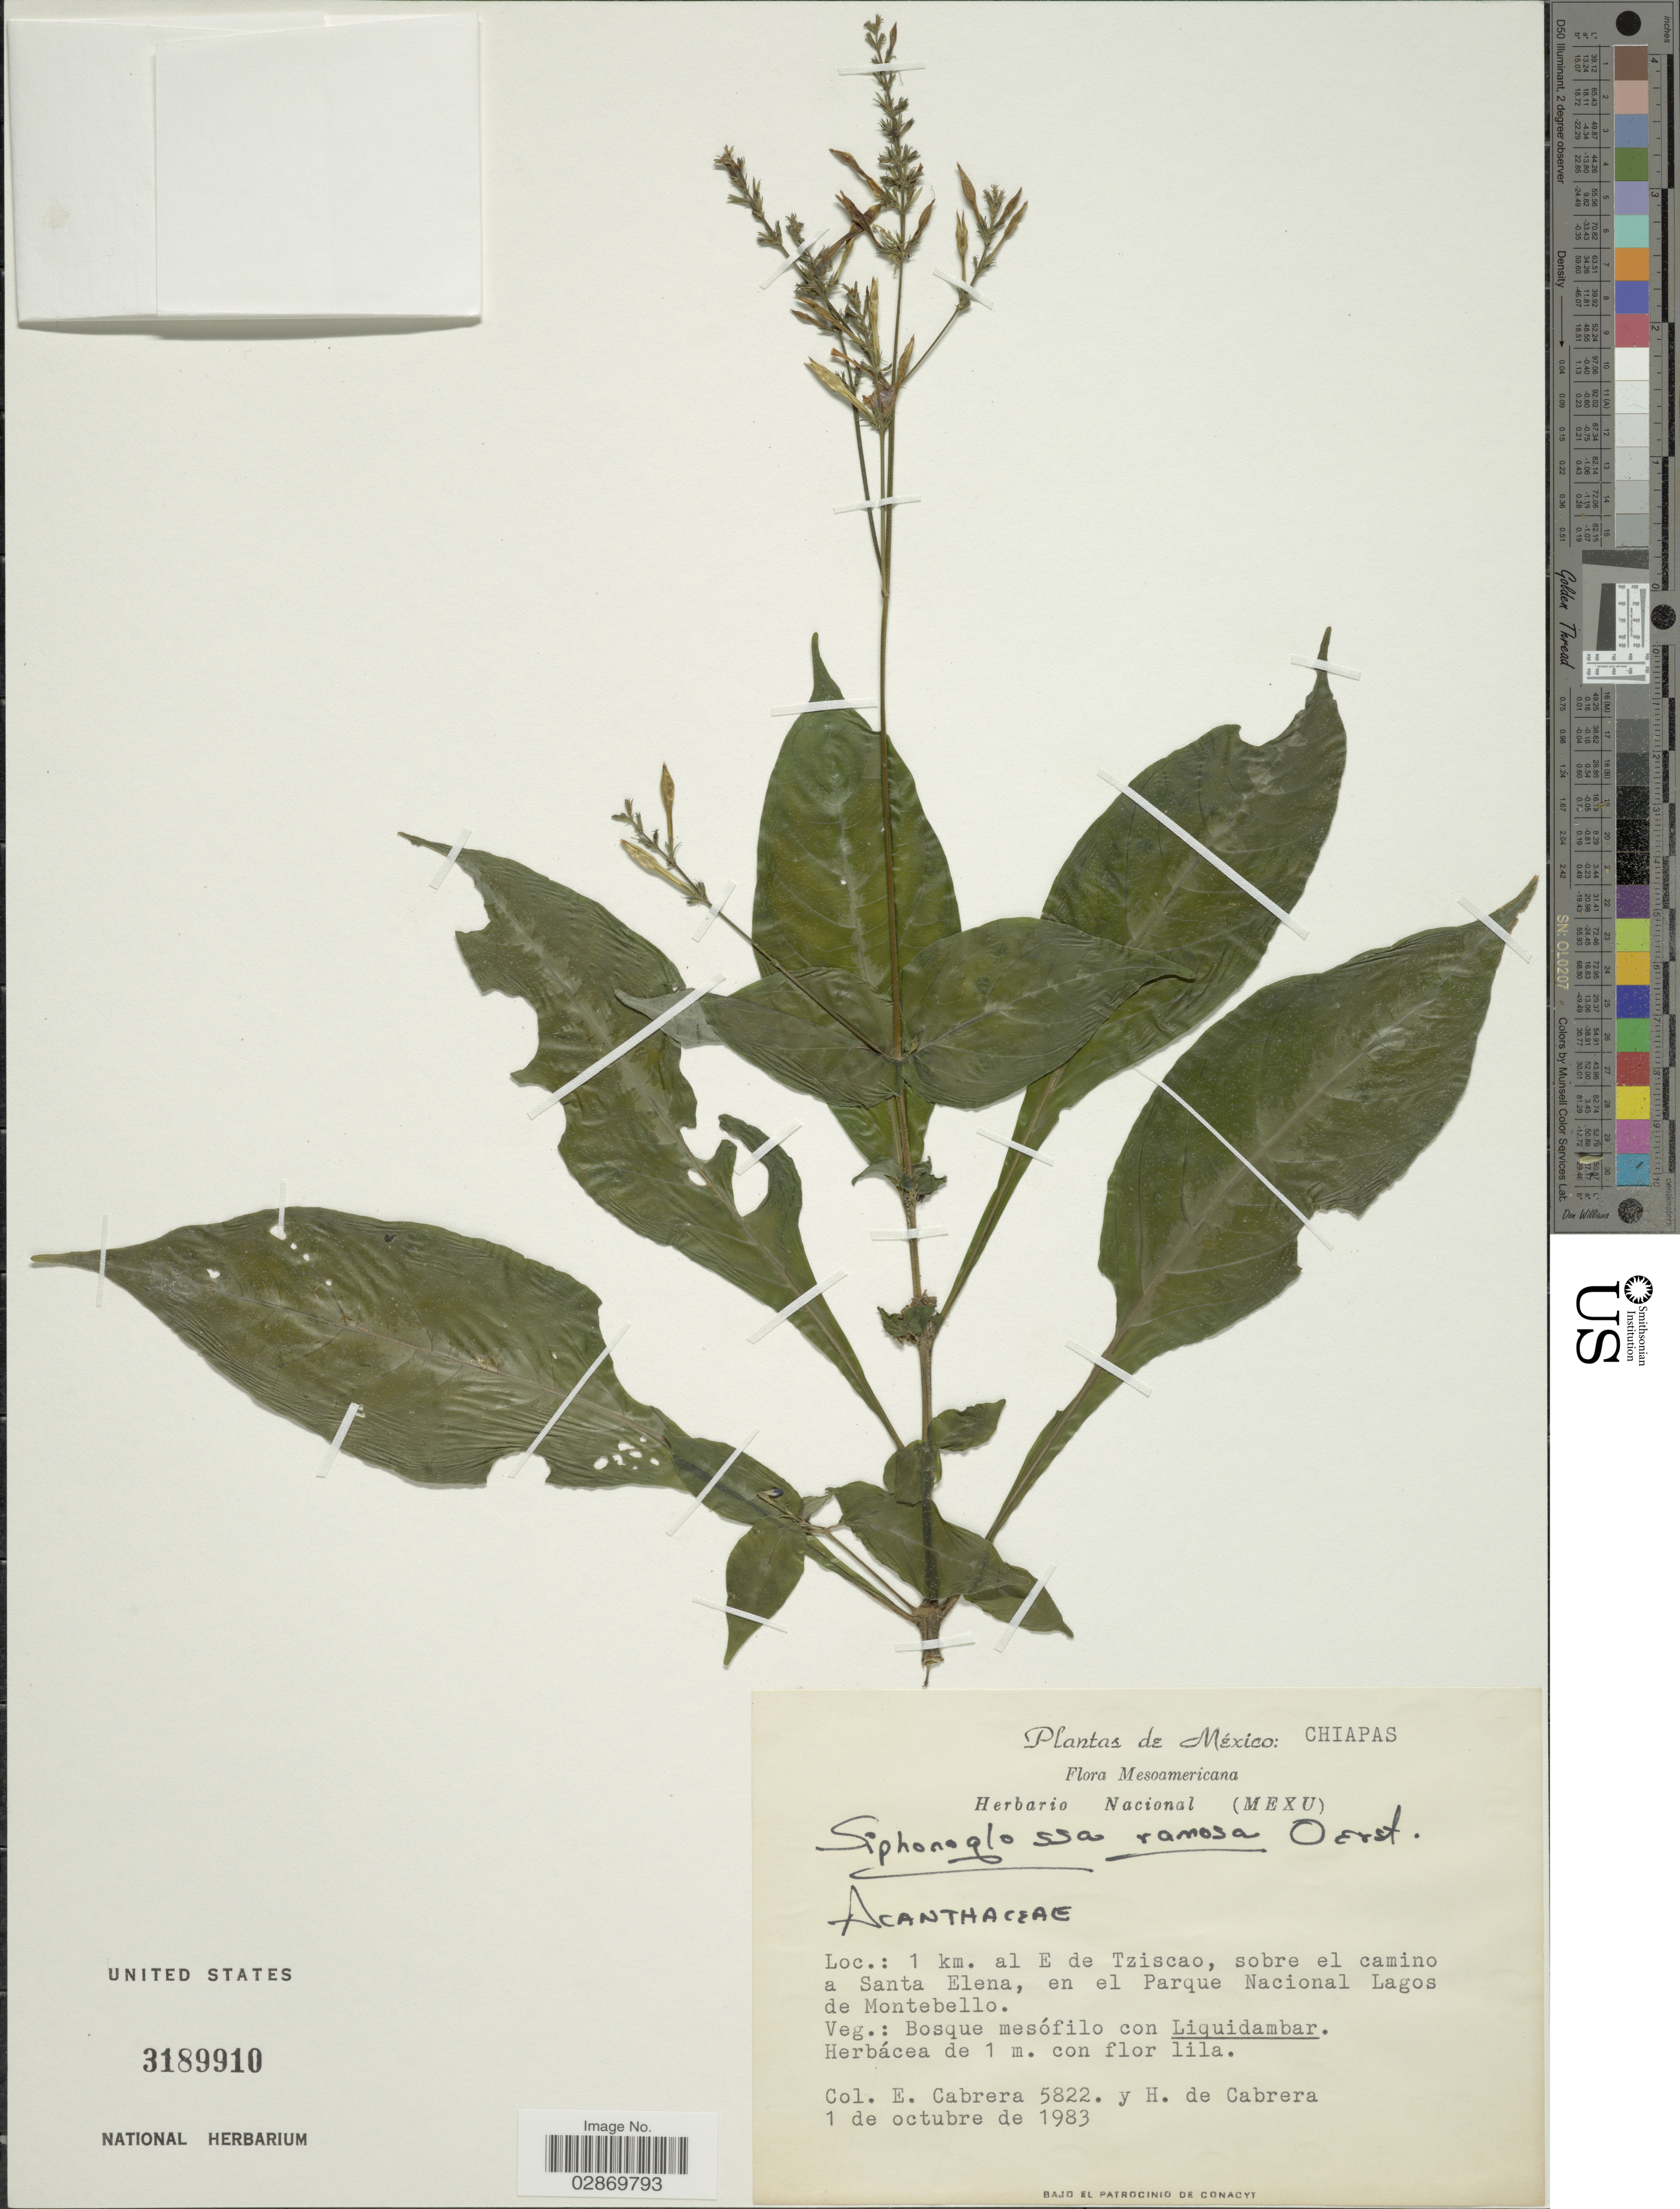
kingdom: Plantae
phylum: Tracheophyta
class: Magnoliopsida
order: Lamiales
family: Acanthaceae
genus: Pseuderanthemum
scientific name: Pseuderanthemum alatum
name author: (Nees) M.R. Almeida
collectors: E. Cabrera & H. de Cabrera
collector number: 5822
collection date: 1983-10-01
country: Mexico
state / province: Chiapas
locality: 1 km. al E de Tziscao, sobre el camino a Santa Elena, en el Parque Nacional Lagos de Montebello.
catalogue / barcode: US 3189910